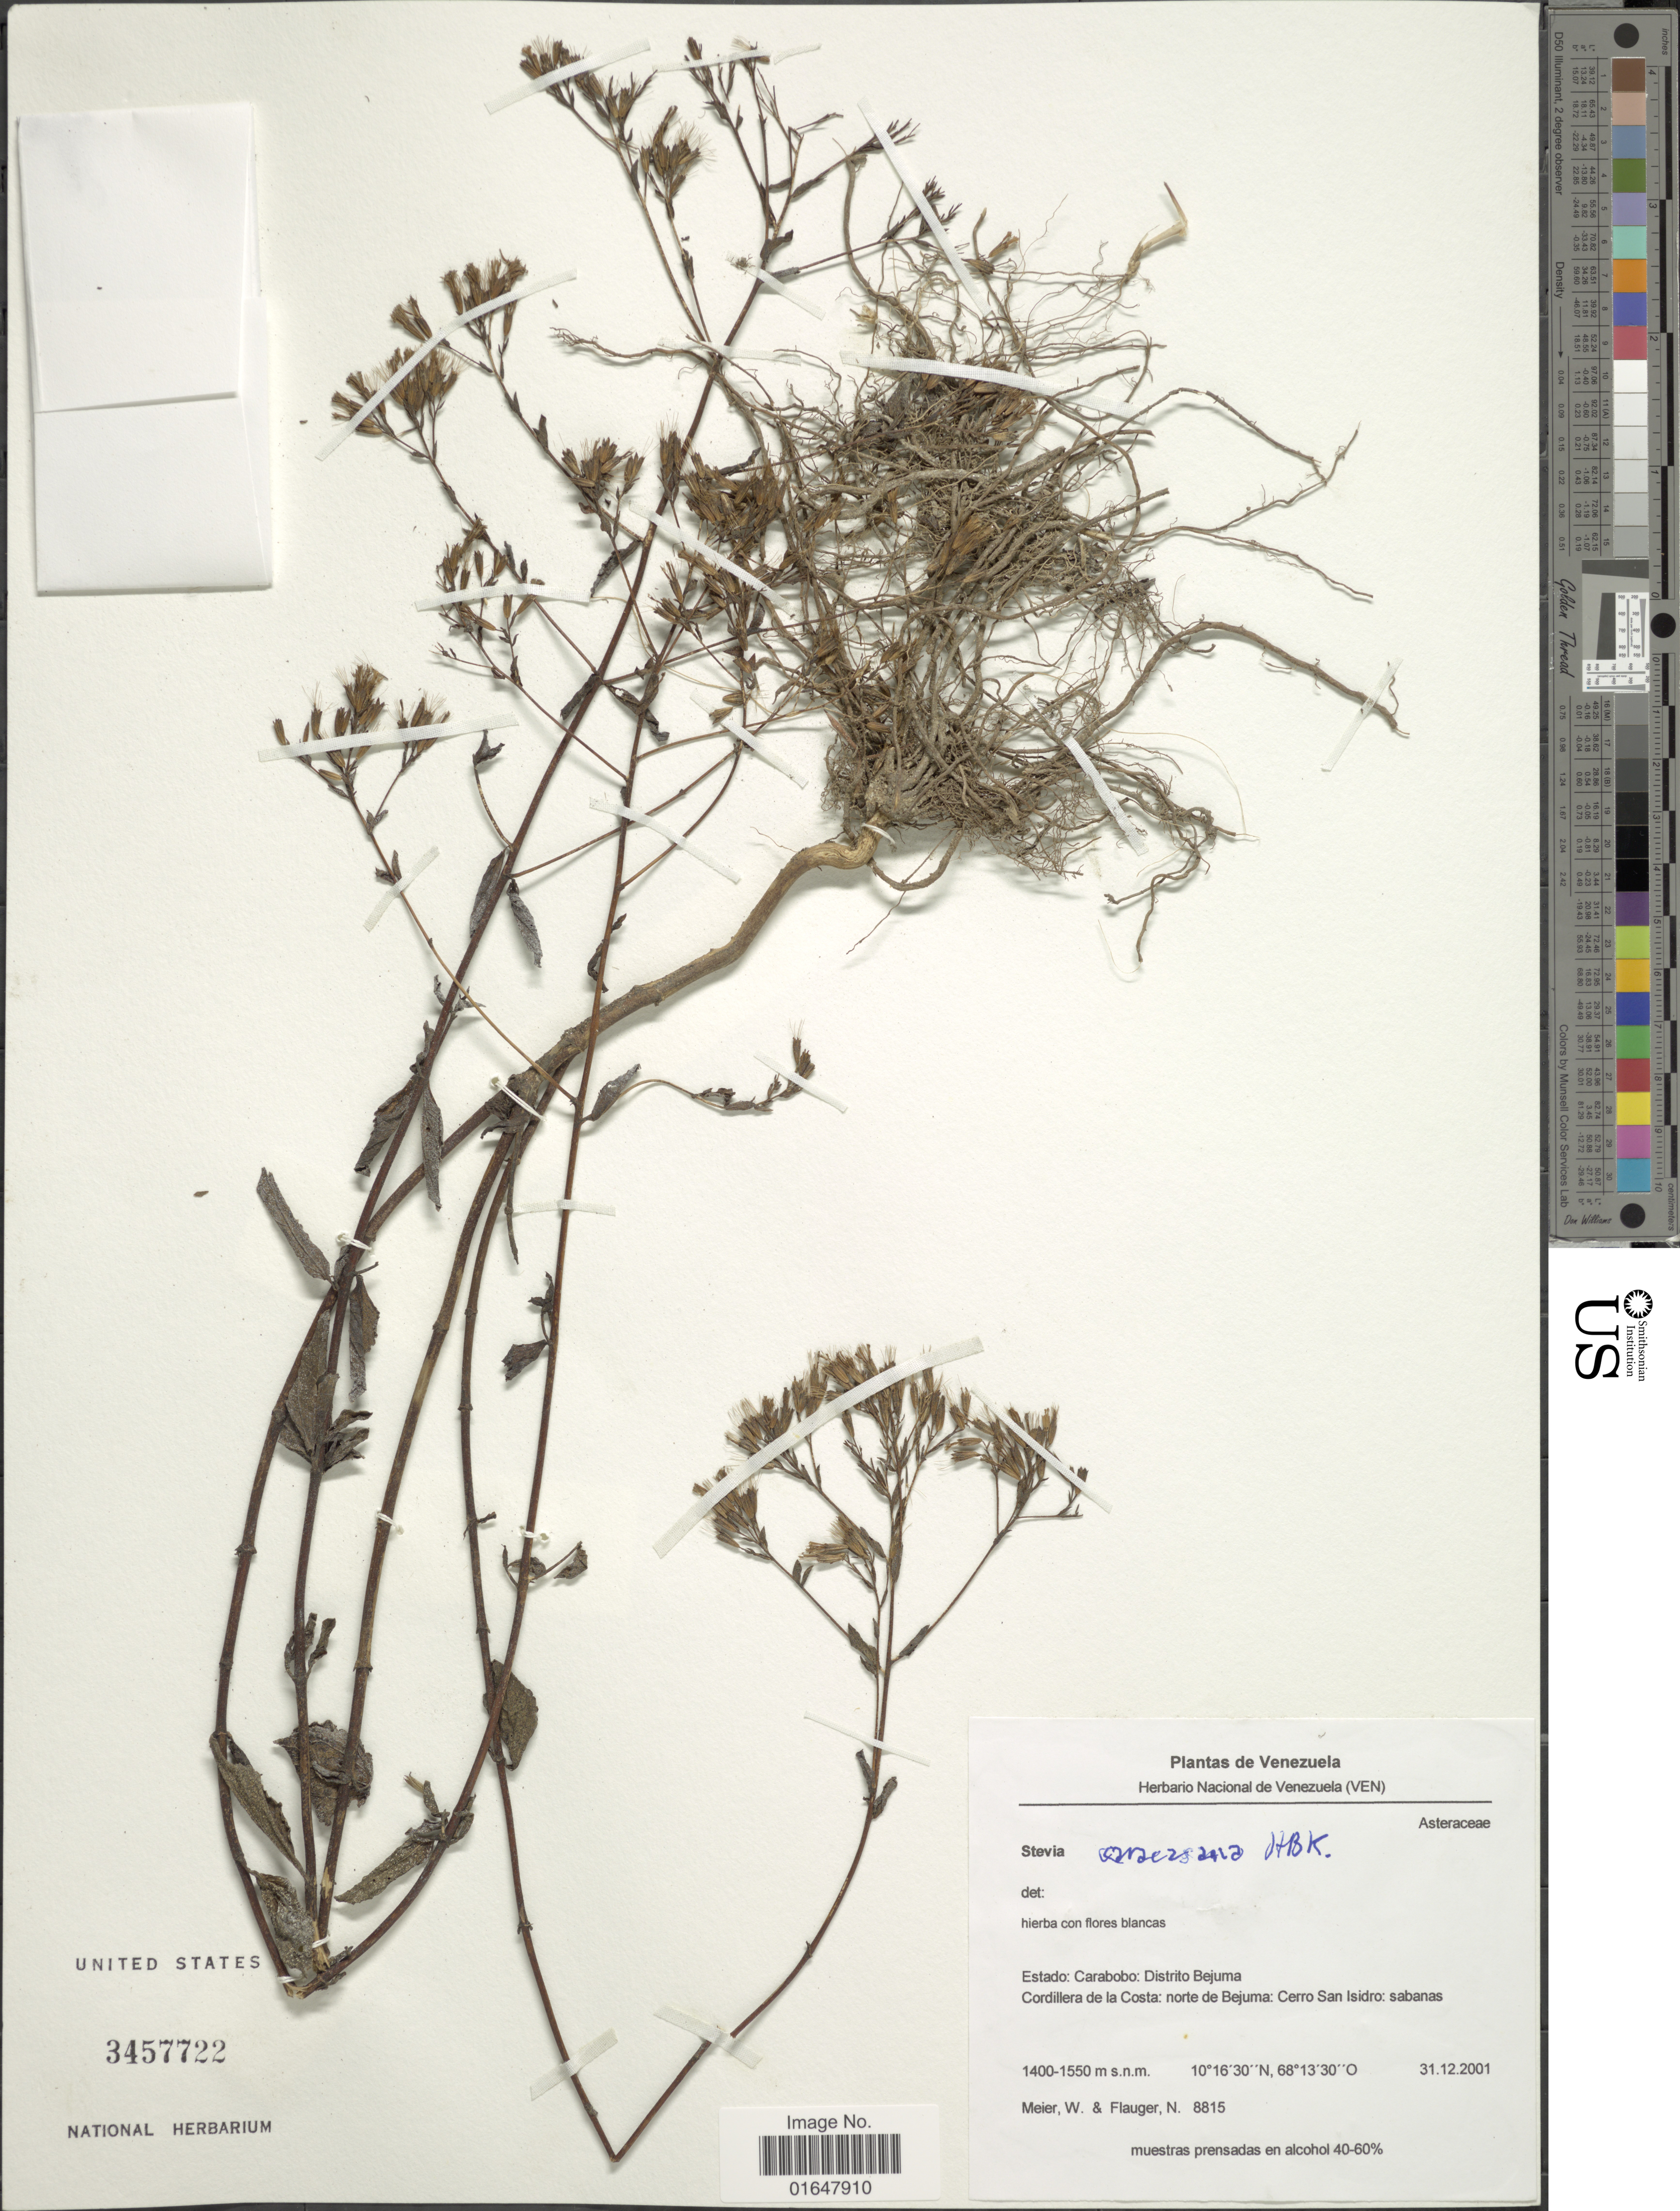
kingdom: Plantae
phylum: Tracheophyta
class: Magnoliopsida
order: Asterales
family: Asteraceae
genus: Stevia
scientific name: Stevia caracasana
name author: DC.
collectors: W. Meier & N. Flauger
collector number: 8815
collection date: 2001-12-31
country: Venezuela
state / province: Carabobo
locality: Distrito Bejuma, Cordillera de la Costa, norte de Bejuma, Cerro San Isidro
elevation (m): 1400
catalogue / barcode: US 3457722